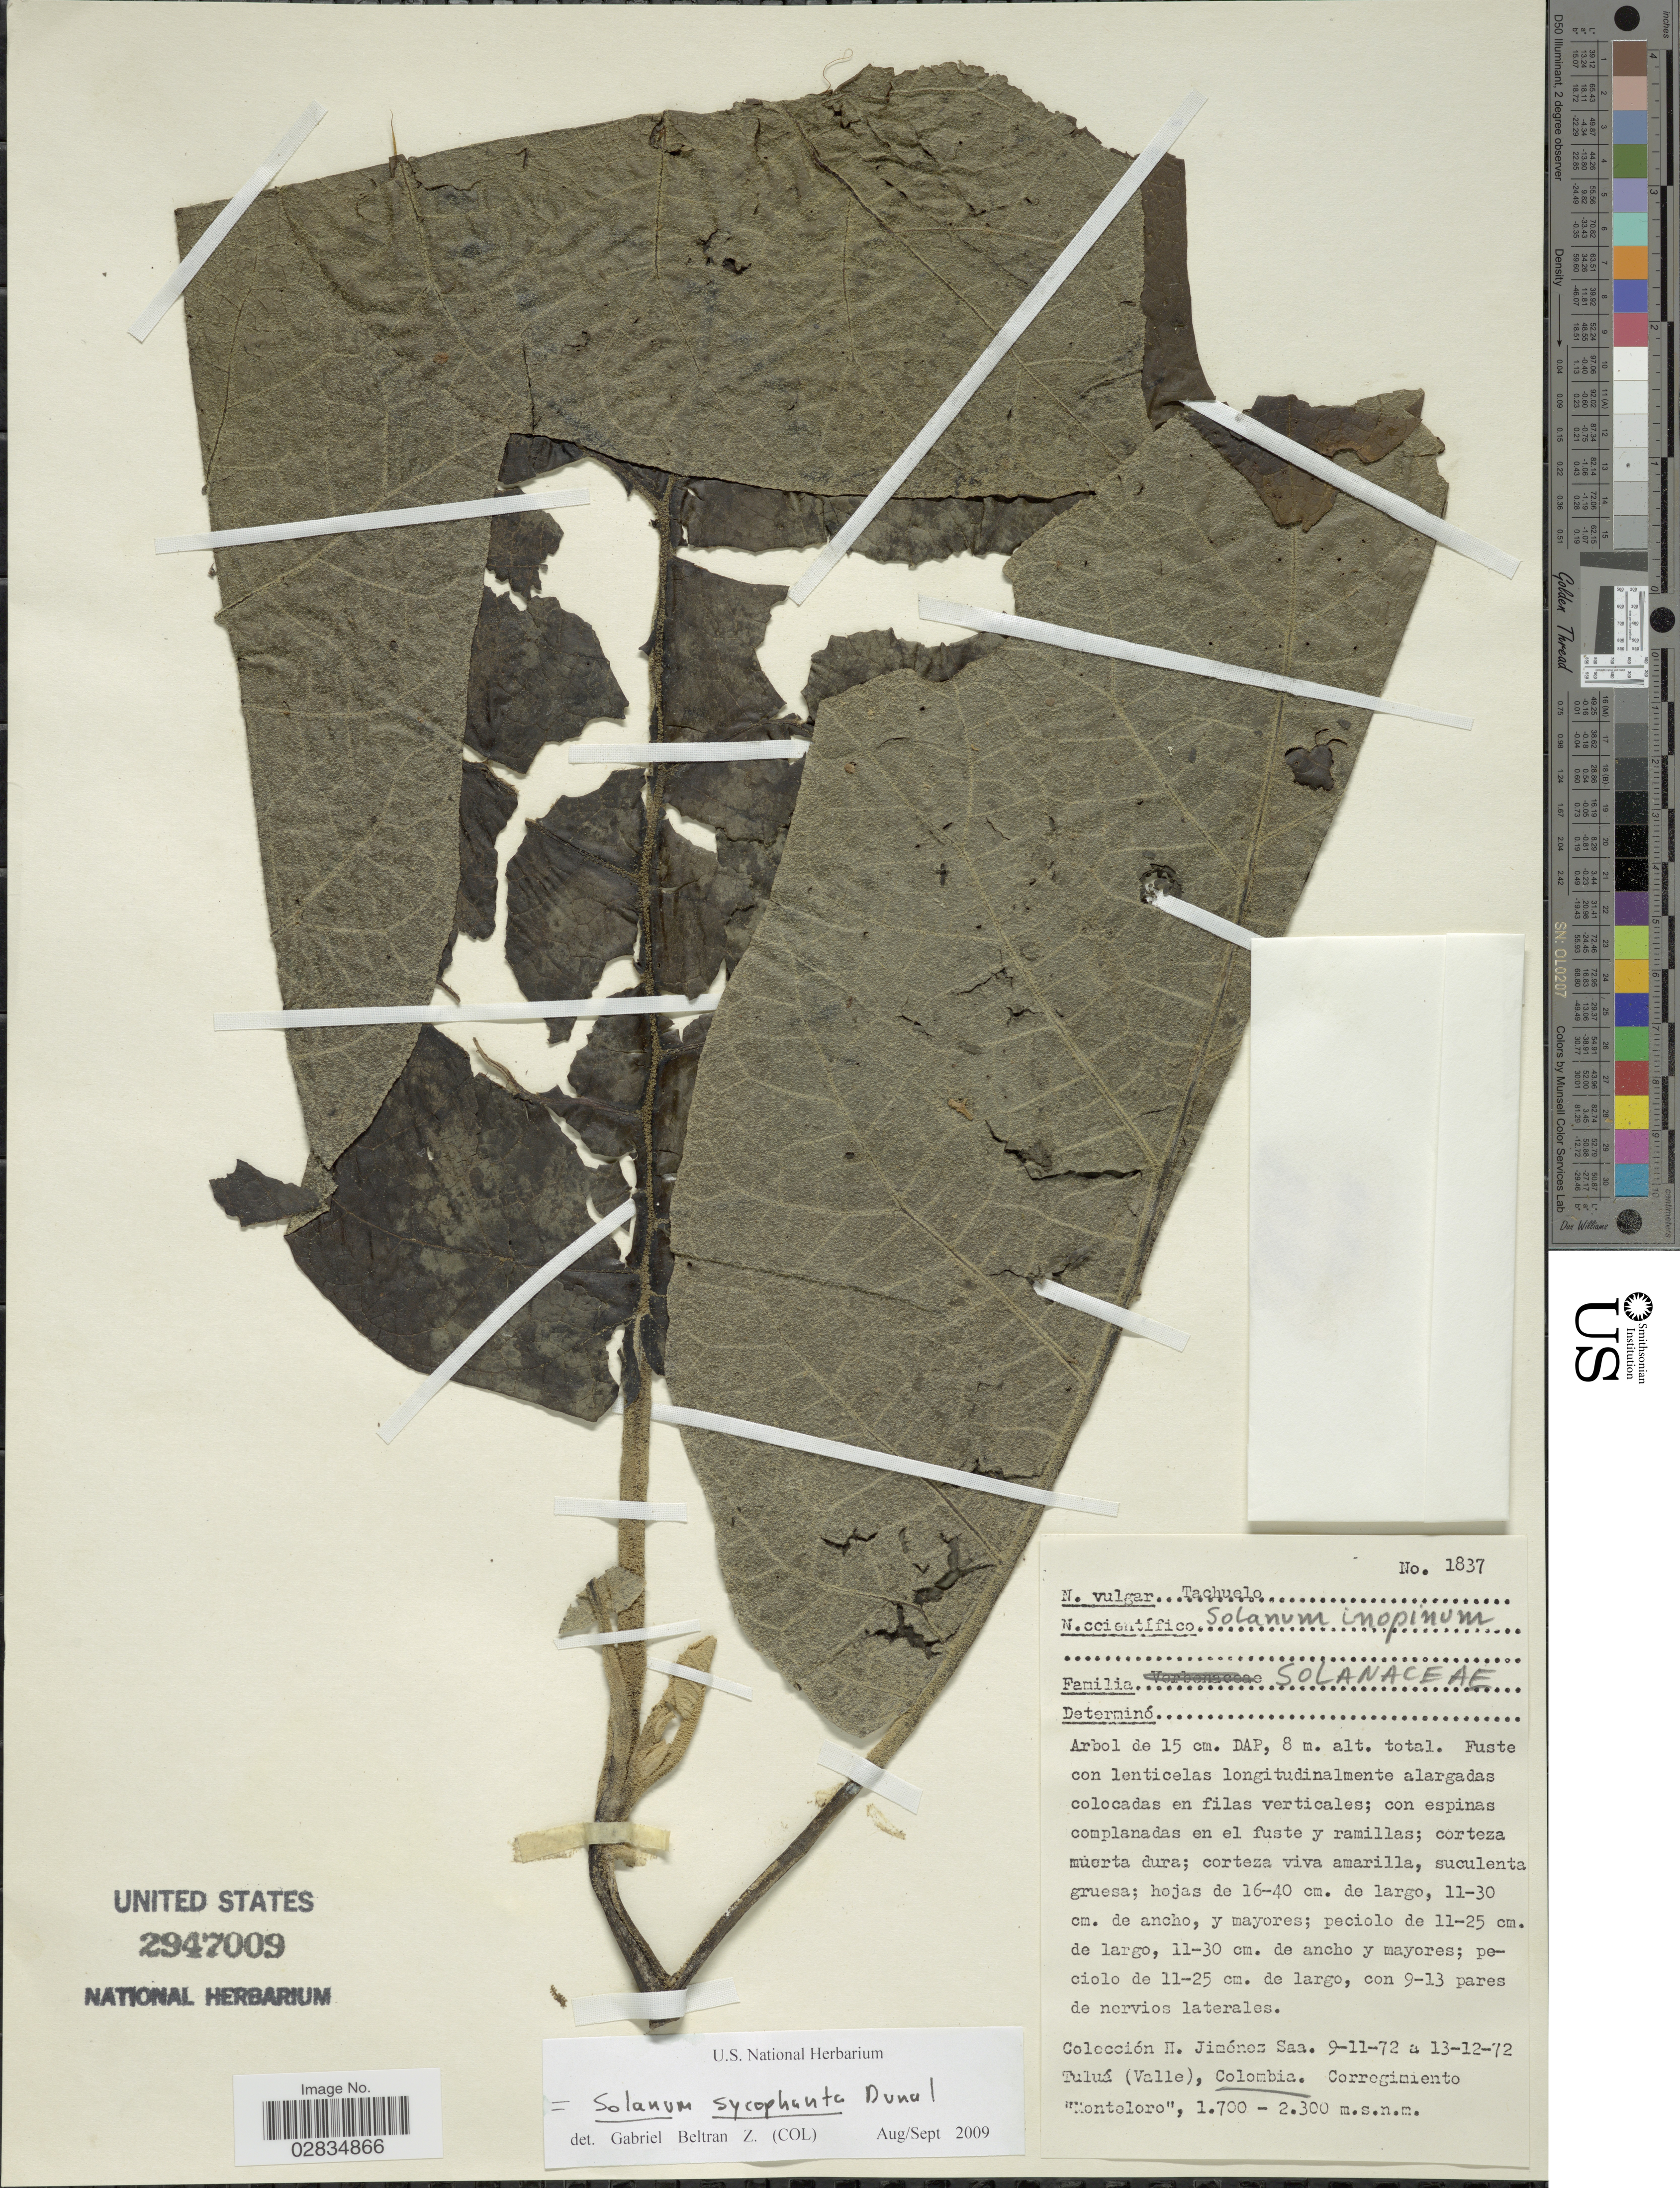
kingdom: Plantae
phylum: Tracheophyta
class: Magnoliopsida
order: Solanales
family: Solanaceae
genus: Solanum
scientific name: Solanum sycophanta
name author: Dunal in DC.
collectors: H. Jiménez-Saa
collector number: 1837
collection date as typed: Transcribed d/m/y: 9/11/72 to 13/12/72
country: Colombia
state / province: Valle del Cauca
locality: Tuluá (Valle), Corregimiento "Monteloro"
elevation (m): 1700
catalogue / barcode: US 2947009